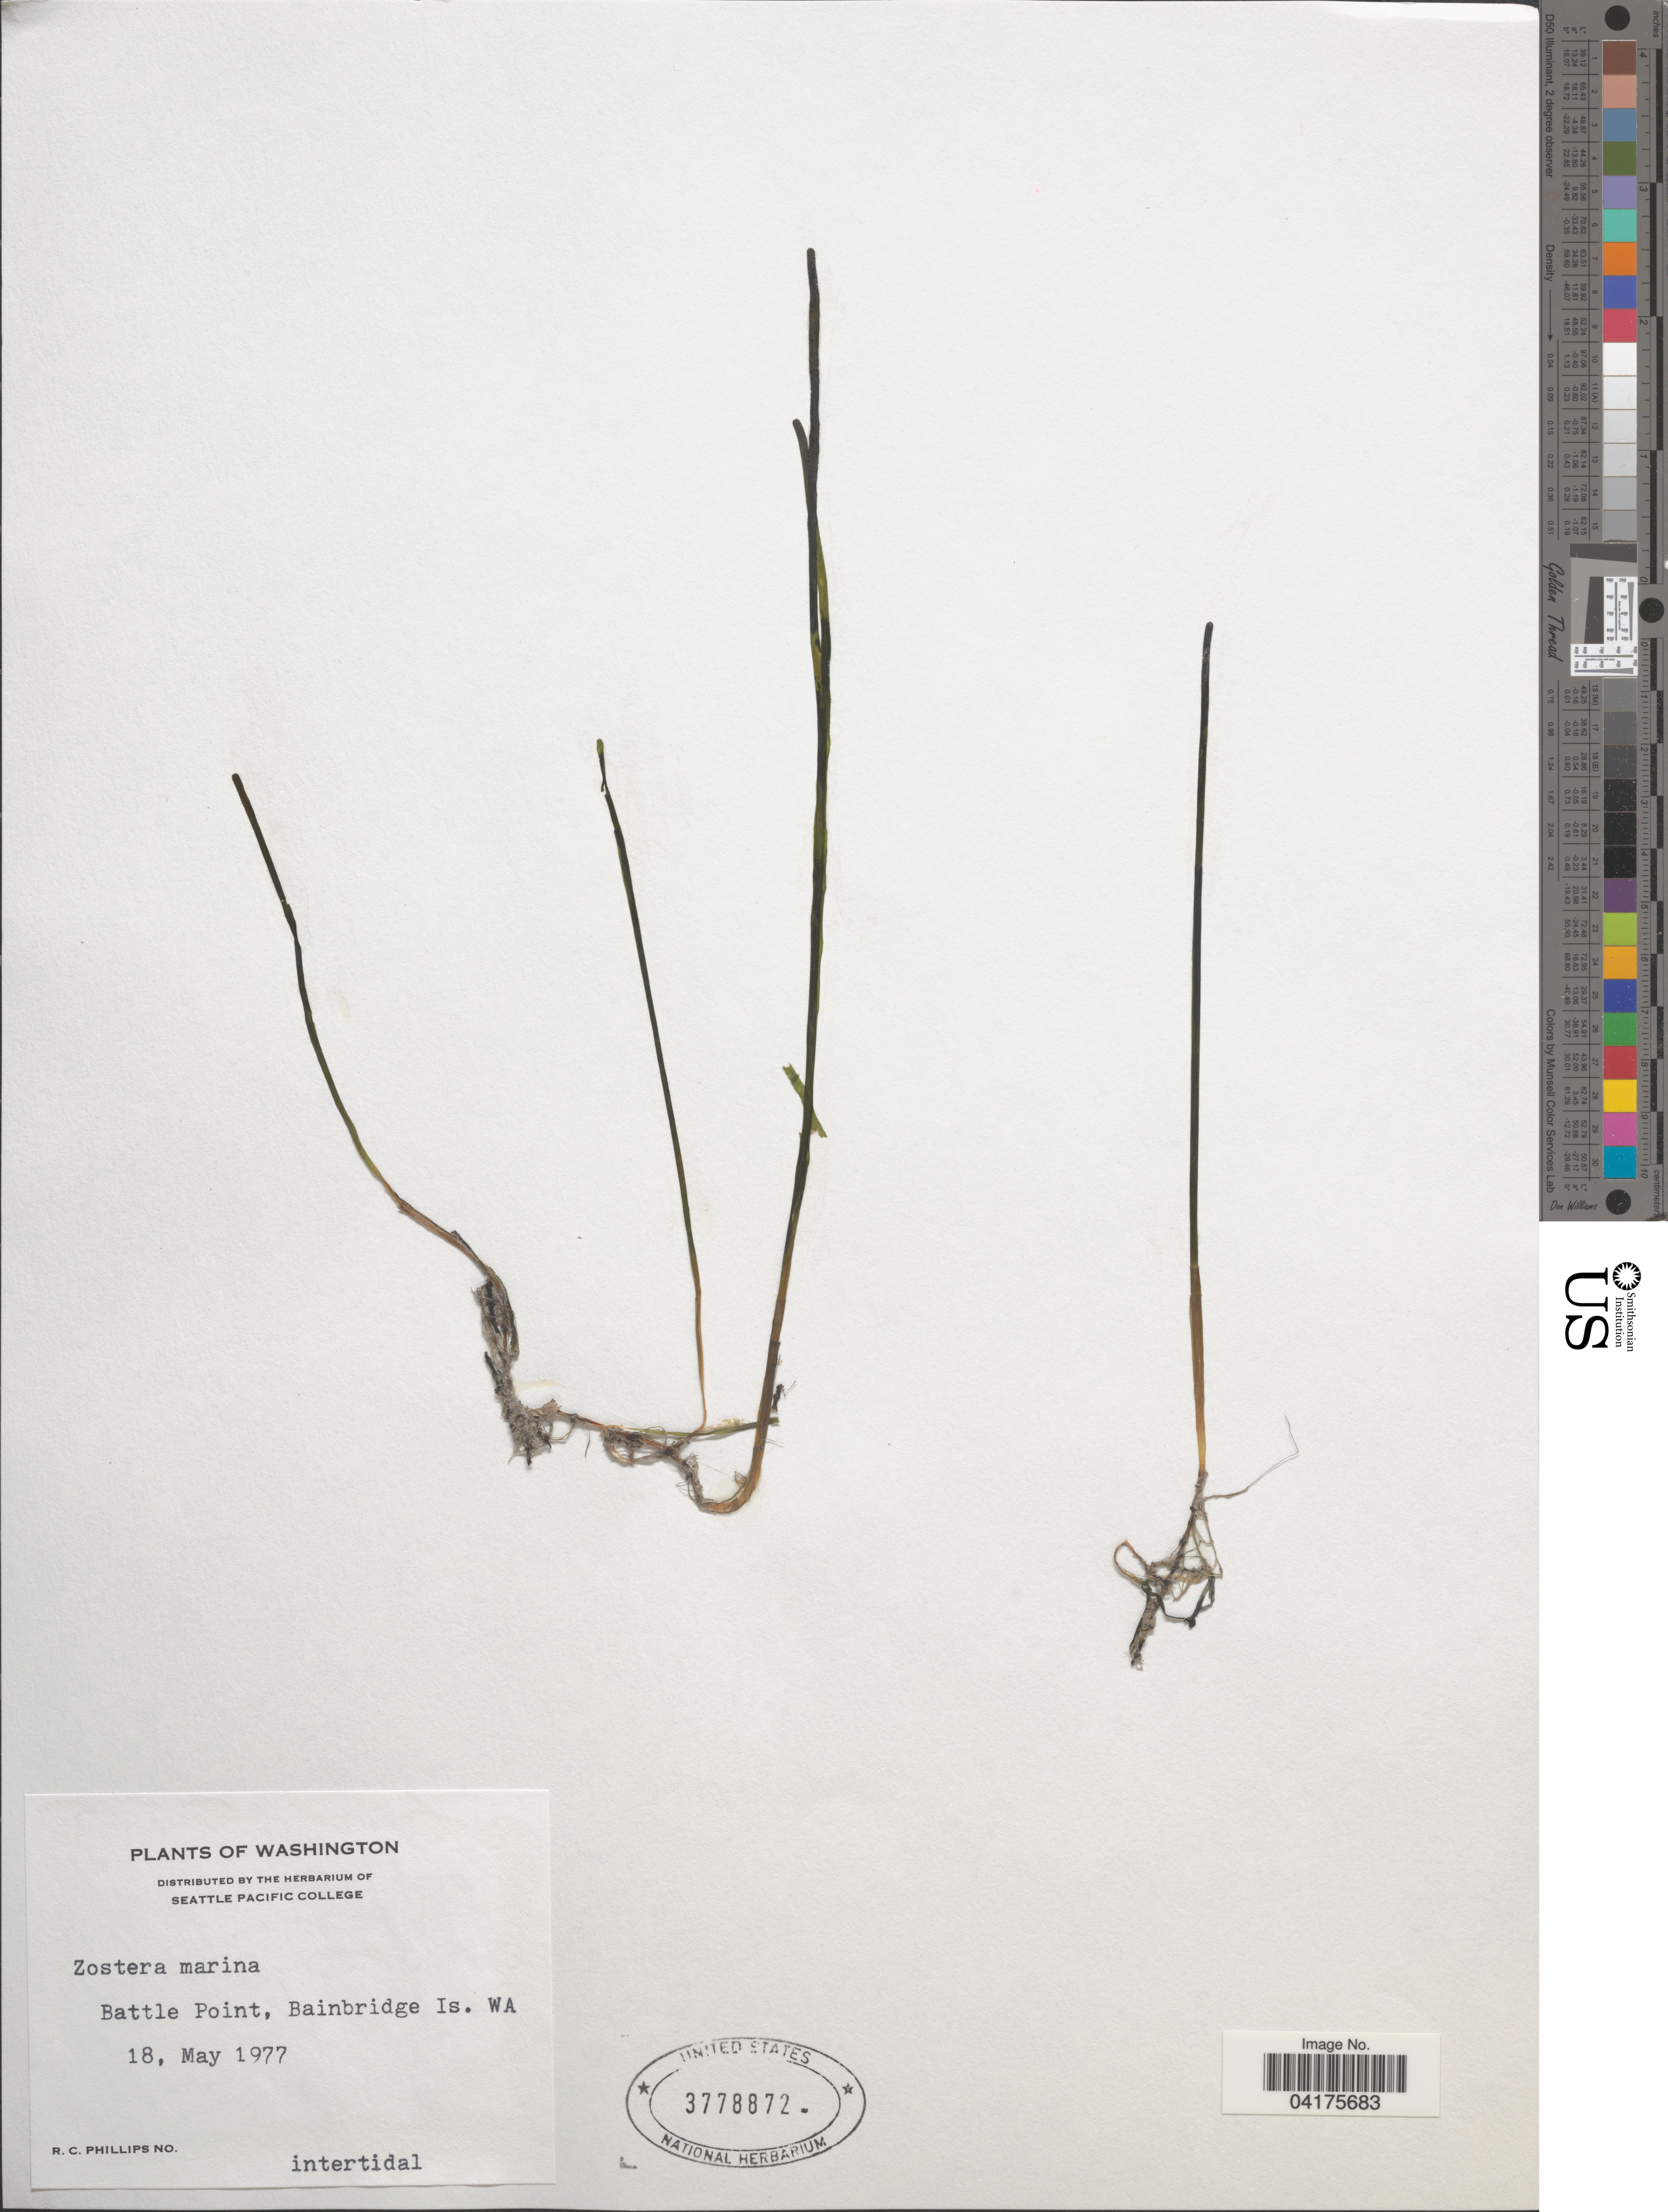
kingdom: Plantae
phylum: Tracheophyta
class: Liliopsida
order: Alismatales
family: Zosteraceae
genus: Zostera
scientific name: Zostera marina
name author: L.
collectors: R. C. Phillips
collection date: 1977-05-18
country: United States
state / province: Washington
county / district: Kitsap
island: Bainbridge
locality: Battle Point, Bainbridge Is.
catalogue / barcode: US 3778872